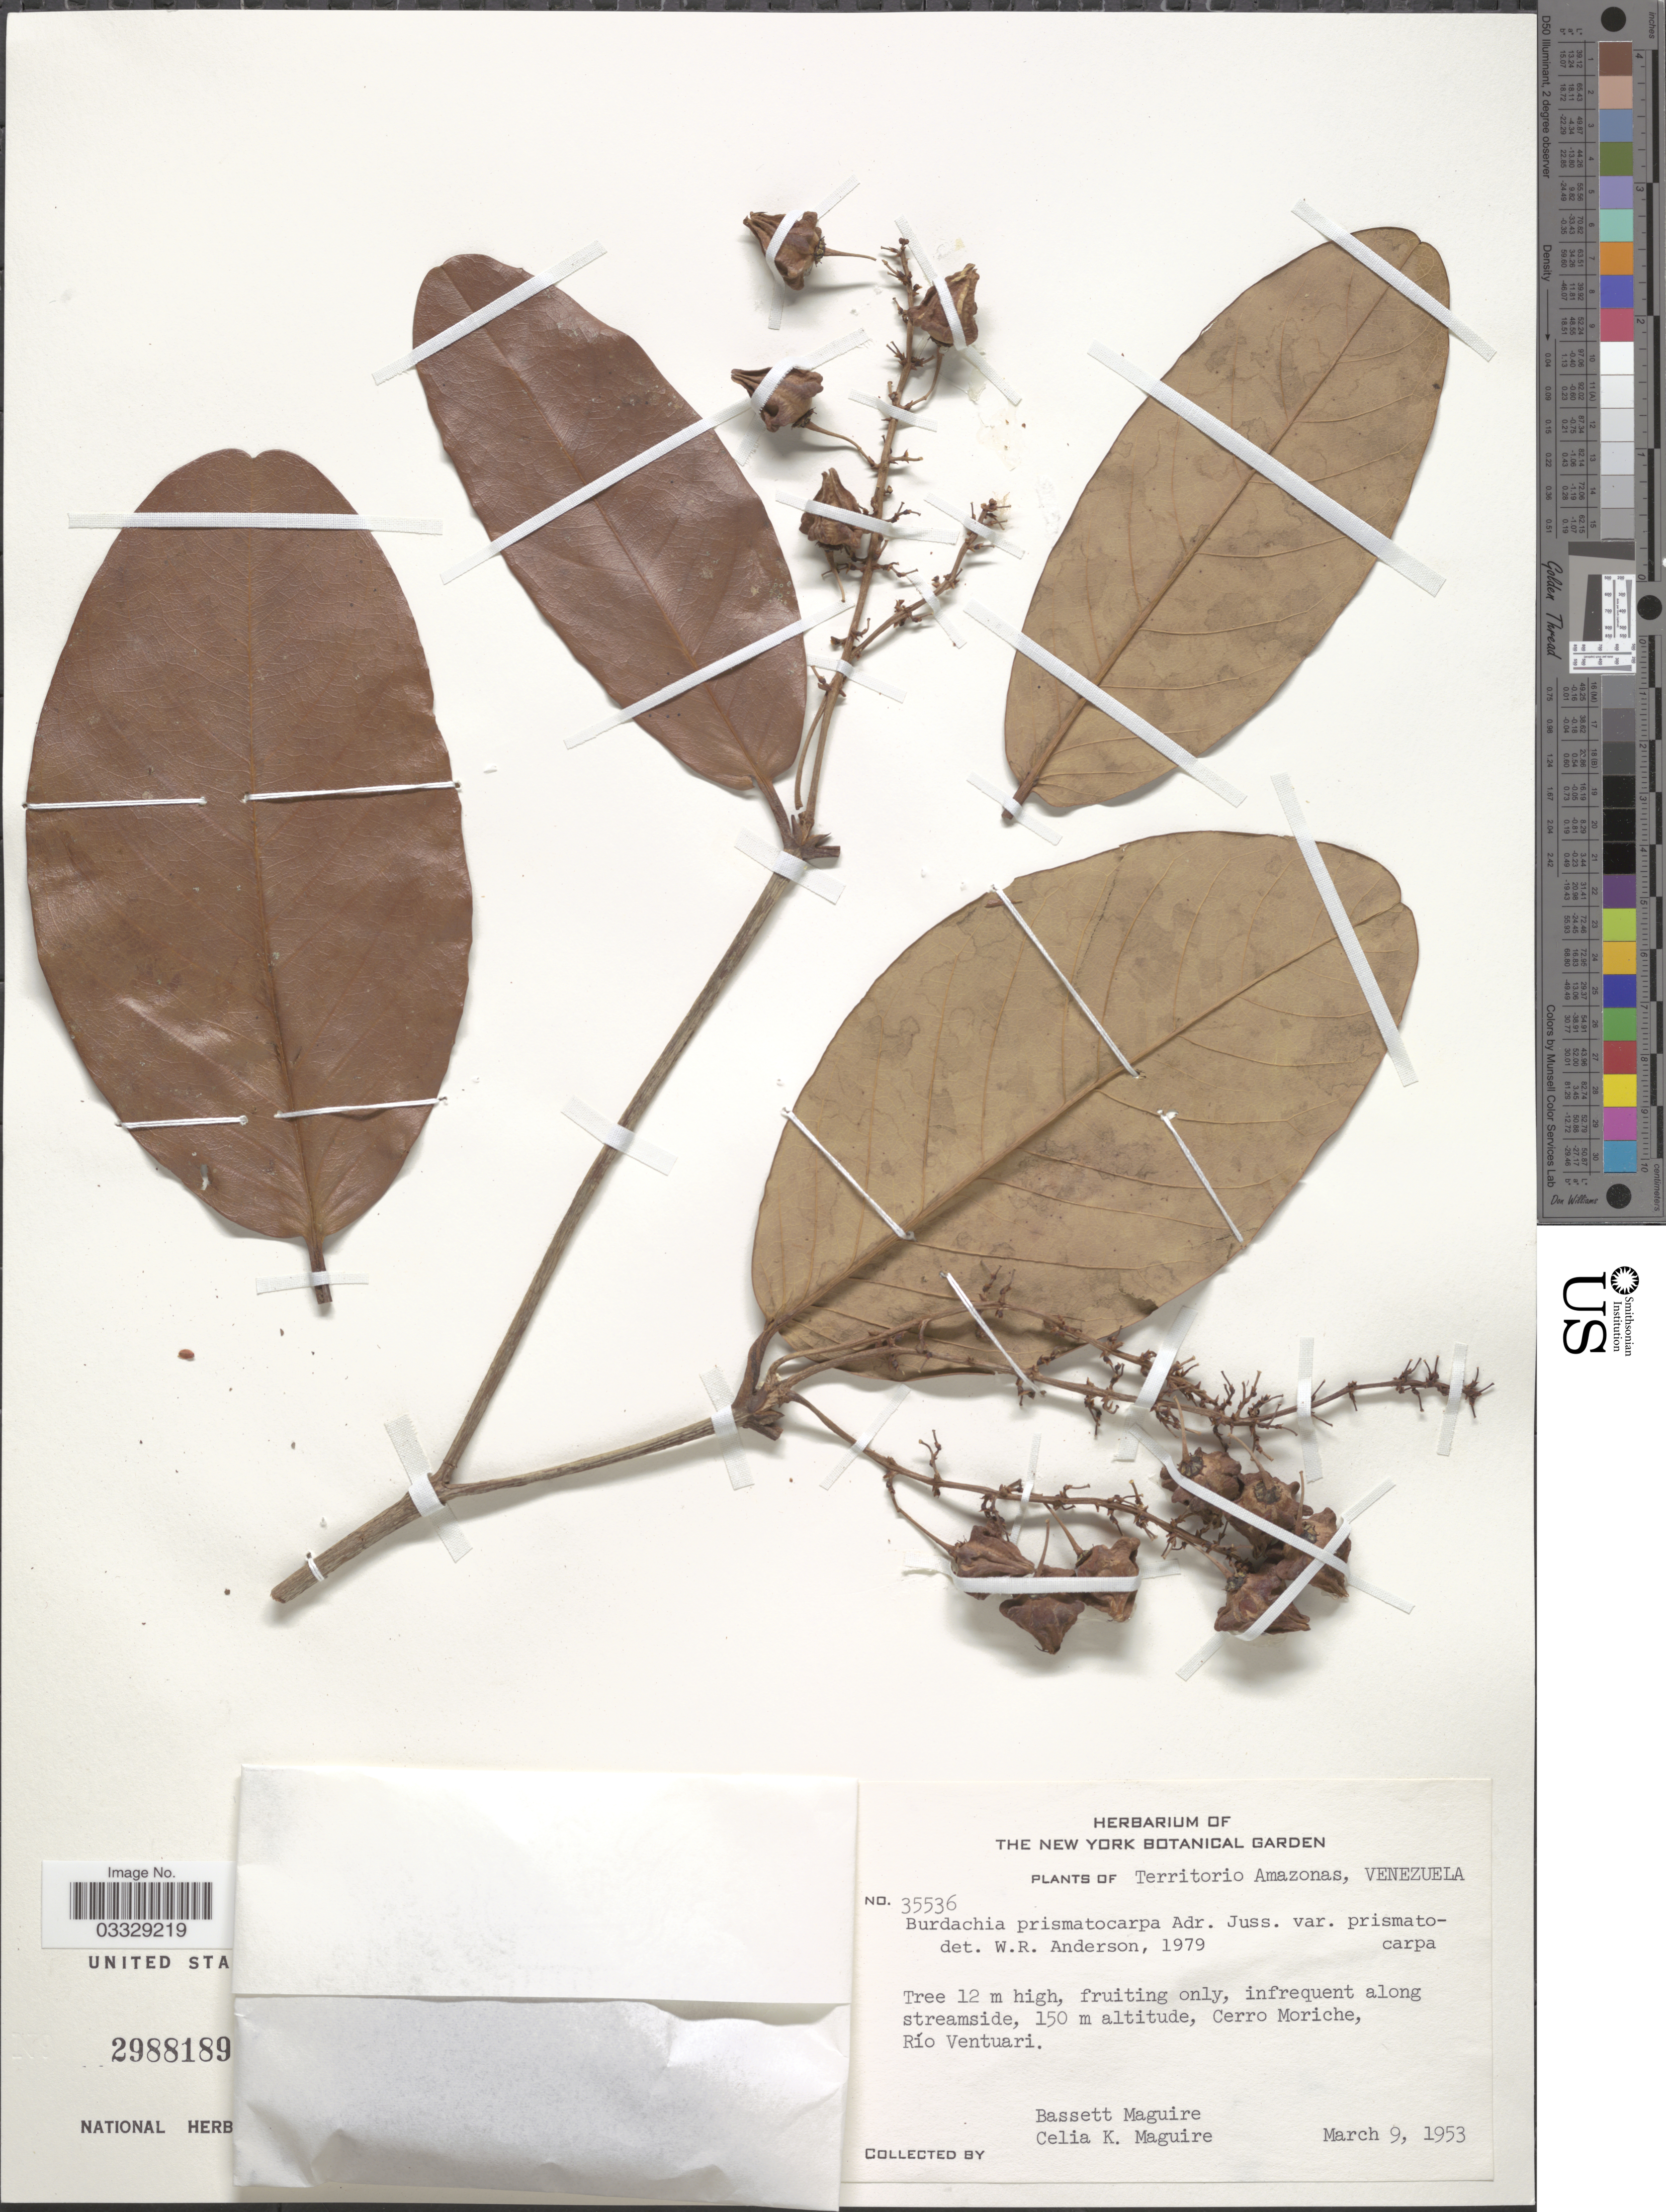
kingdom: Plantae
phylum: Tracheophyta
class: Magnoliopsida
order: Malpighiales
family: Malpighiaceae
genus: Burdachia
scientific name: Burdachia prismatocarpa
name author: A. Juss.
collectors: B. Maguire & C. K. Maguire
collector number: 35536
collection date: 1953-03-09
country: Venezuela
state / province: Amazonas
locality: Territorio Amazonas. Infrequent along streamside, Cerro Moriche, Río Ventuari.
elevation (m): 150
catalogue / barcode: US 2988189